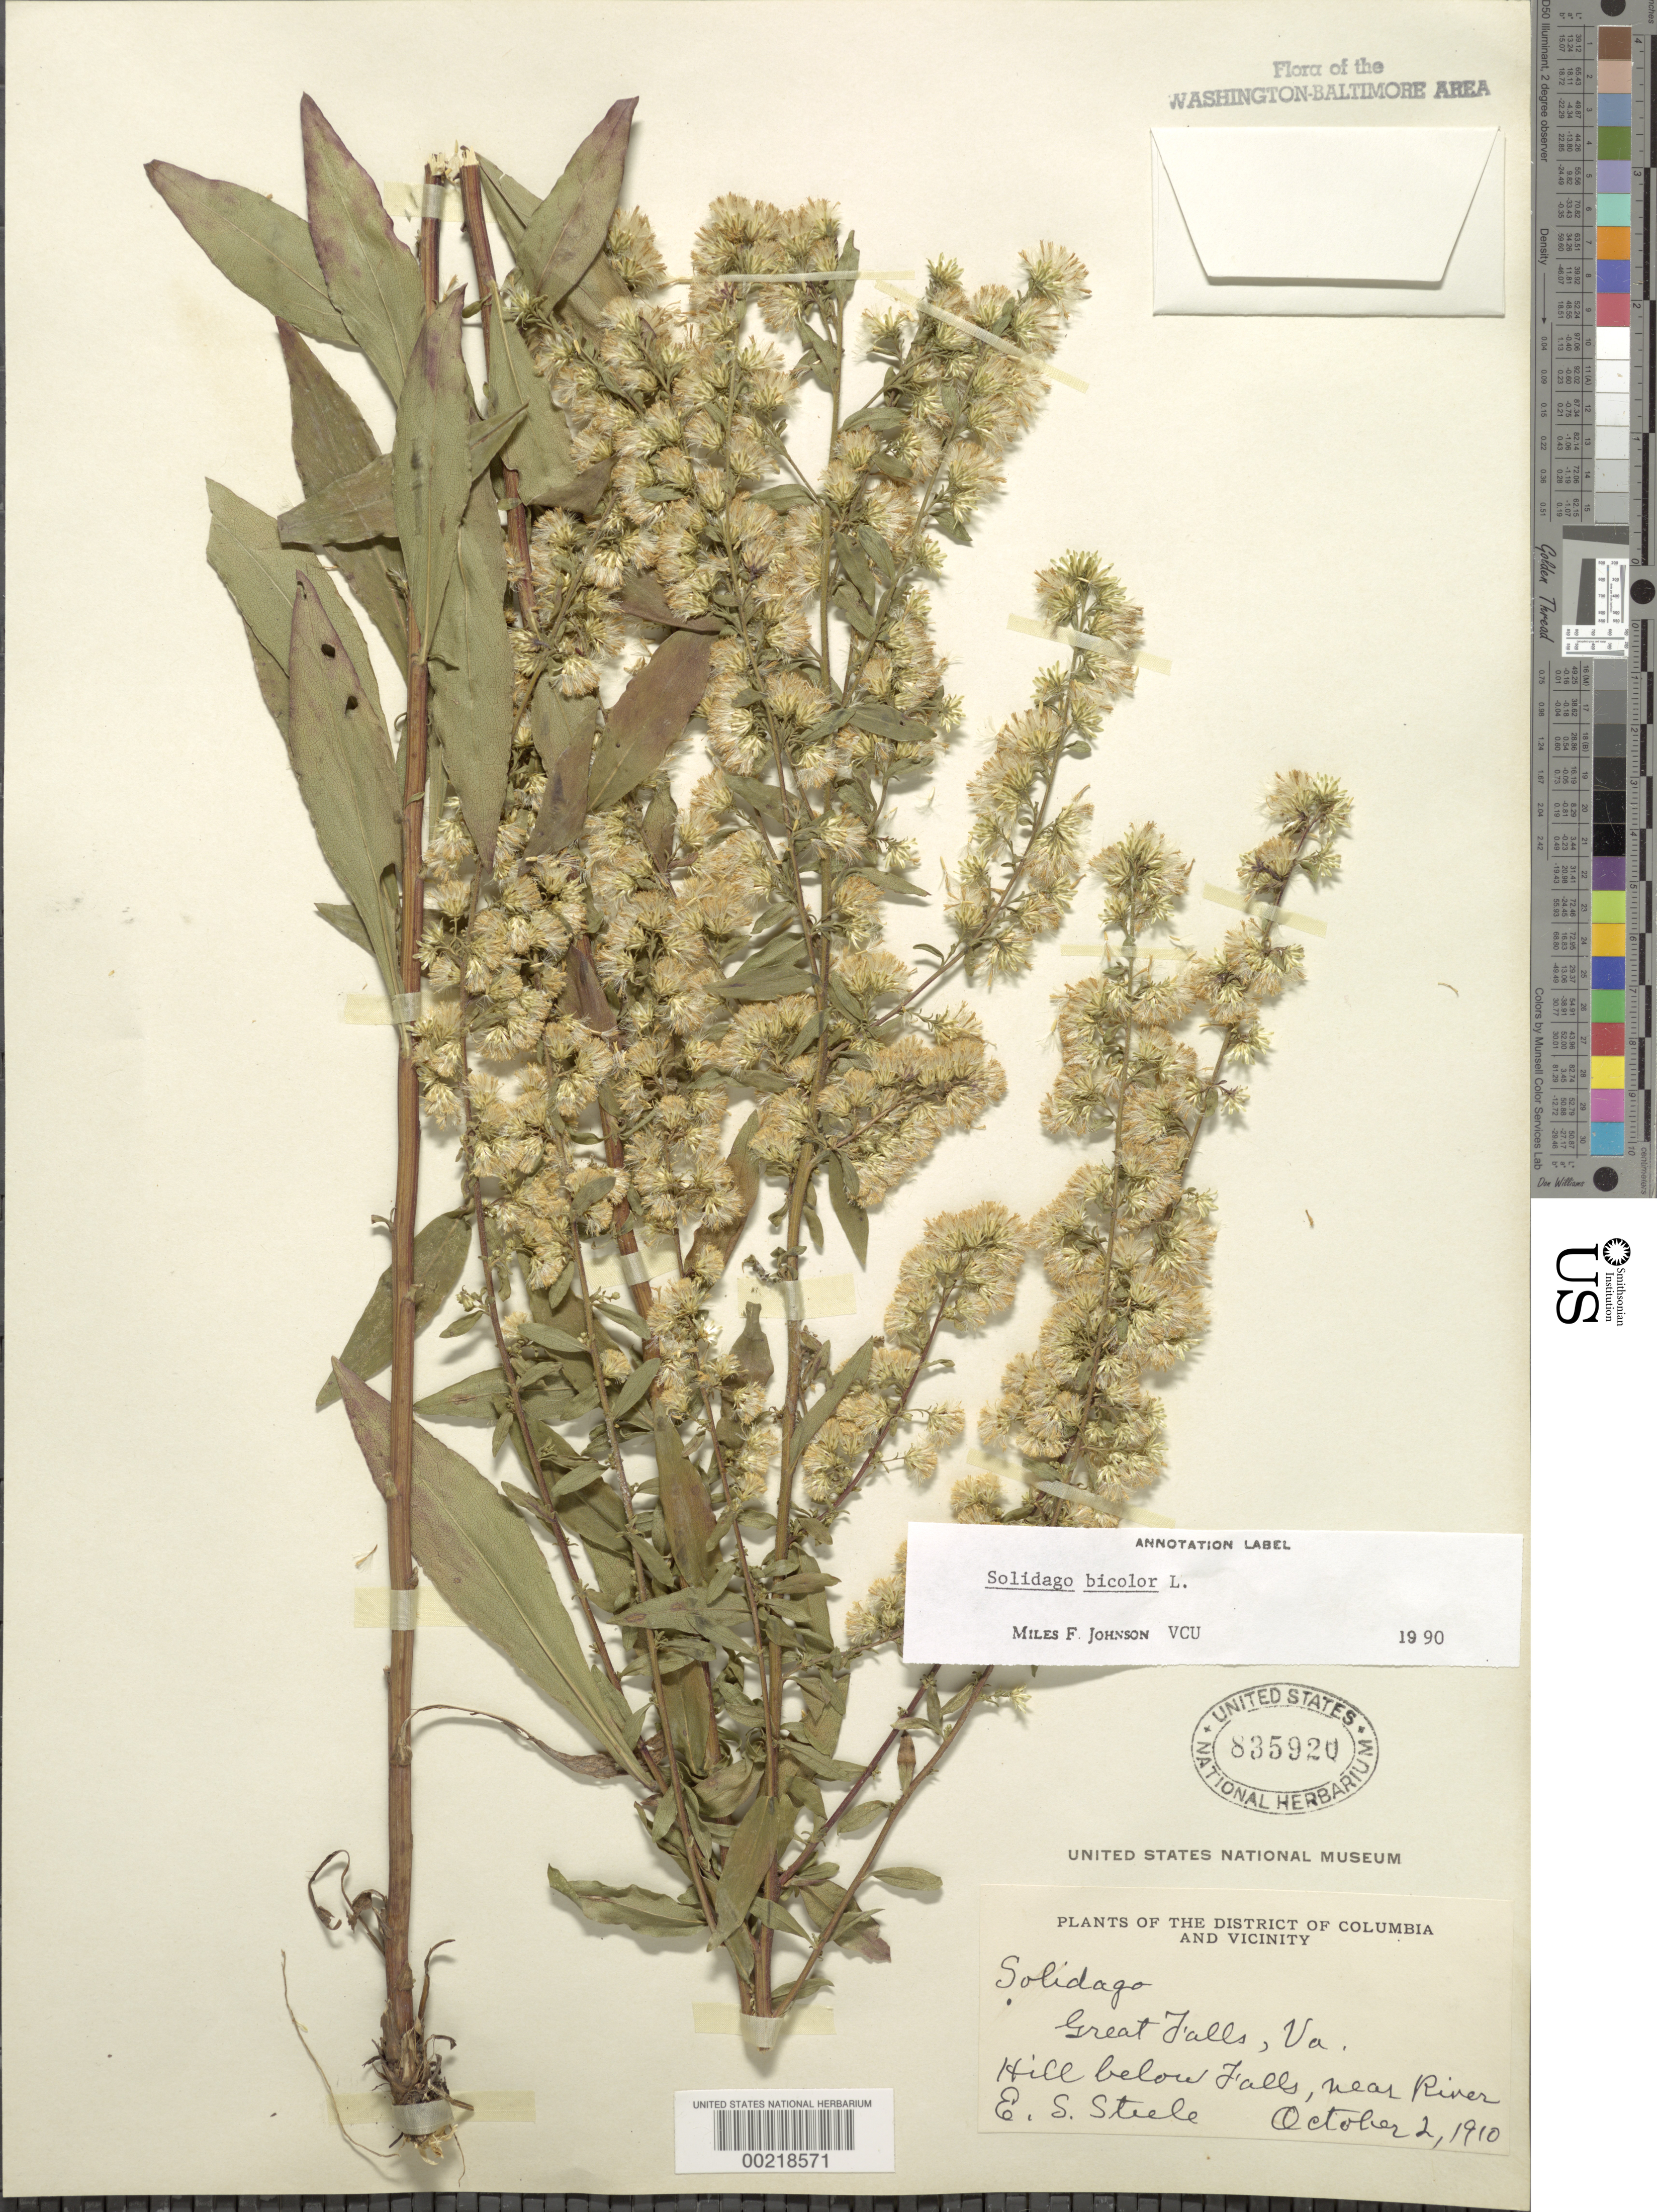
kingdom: Plantae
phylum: Tracheophyta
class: Magnoliopsida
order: Asterales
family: Asteraceae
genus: Solidago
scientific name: Solidago bicolor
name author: L.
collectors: E. Steele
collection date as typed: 02 Oct 1910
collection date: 1910-10-02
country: United States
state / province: Virginia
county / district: Fairfax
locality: Great Falls vicinity C. & O. Canal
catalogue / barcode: US 835920